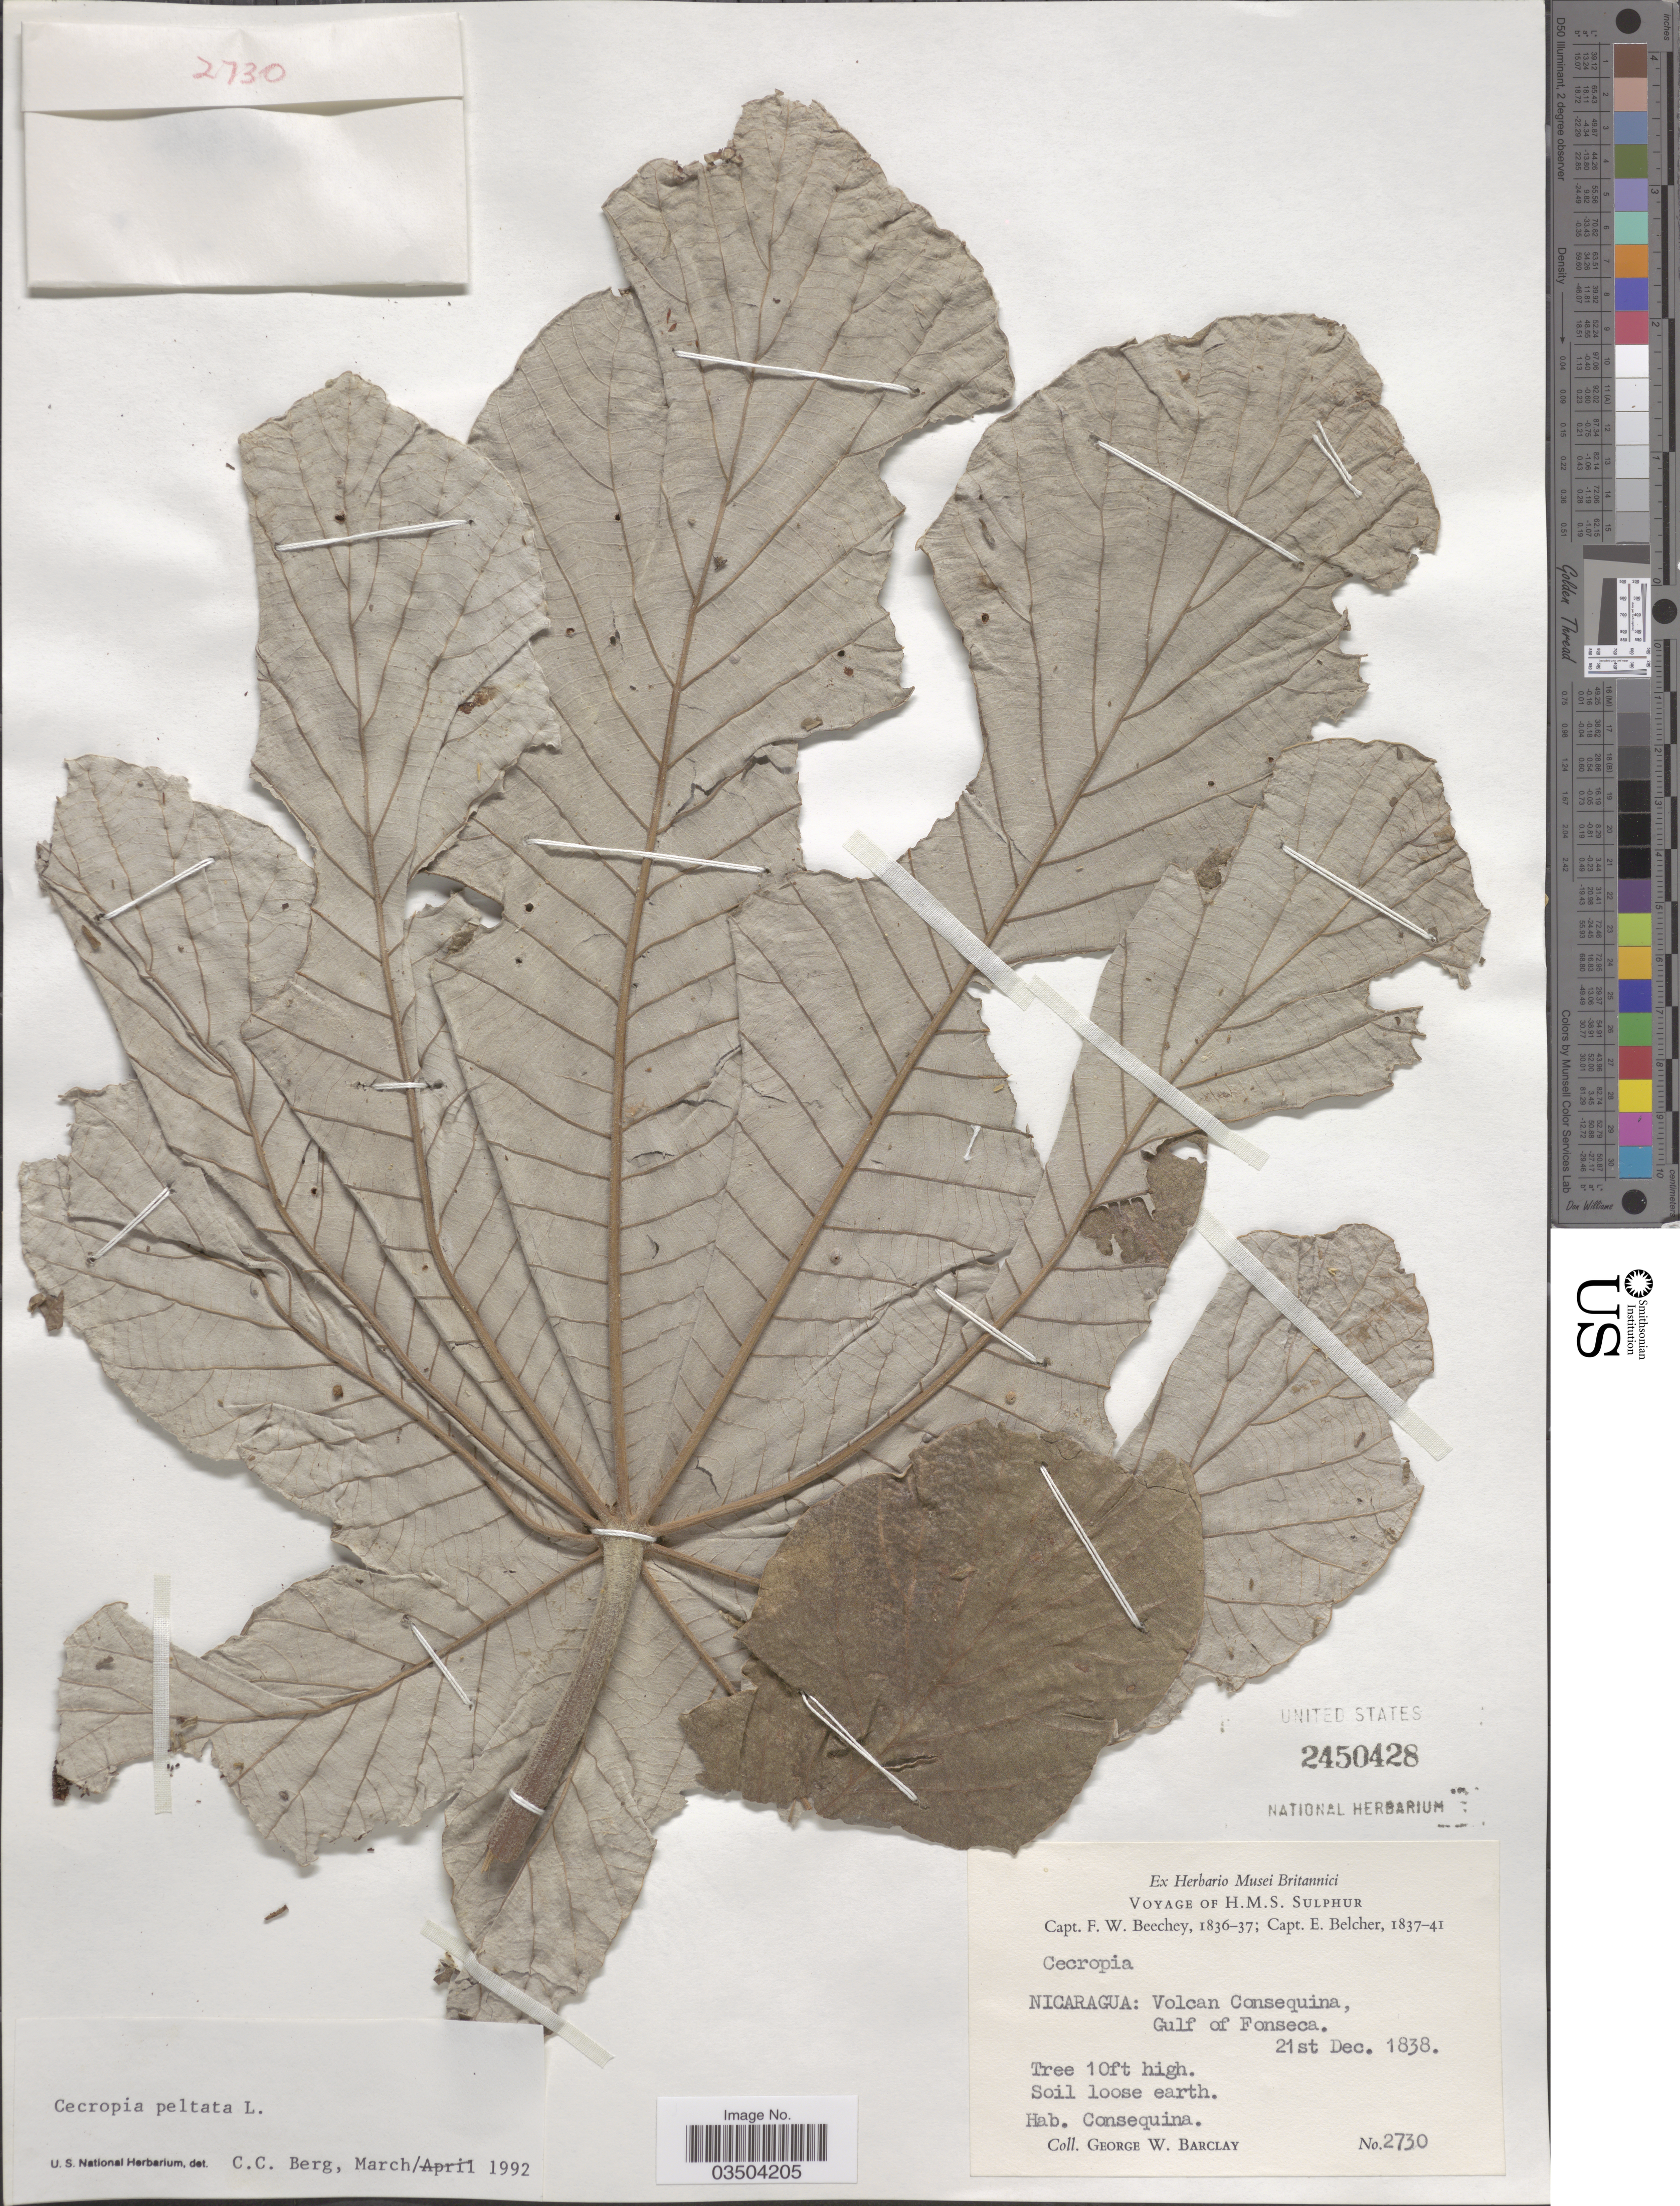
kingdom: Plantae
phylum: Tracheophyta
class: Magnoliopsida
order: Rosales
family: Urticaceae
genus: Cecropia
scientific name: Cecropia peltata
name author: L.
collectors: G. W. Barclay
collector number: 2730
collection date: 1838-12-21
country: Nicaragua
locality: Volcan Consequina, Gulf of Fonseca.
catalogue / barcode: US 2450428